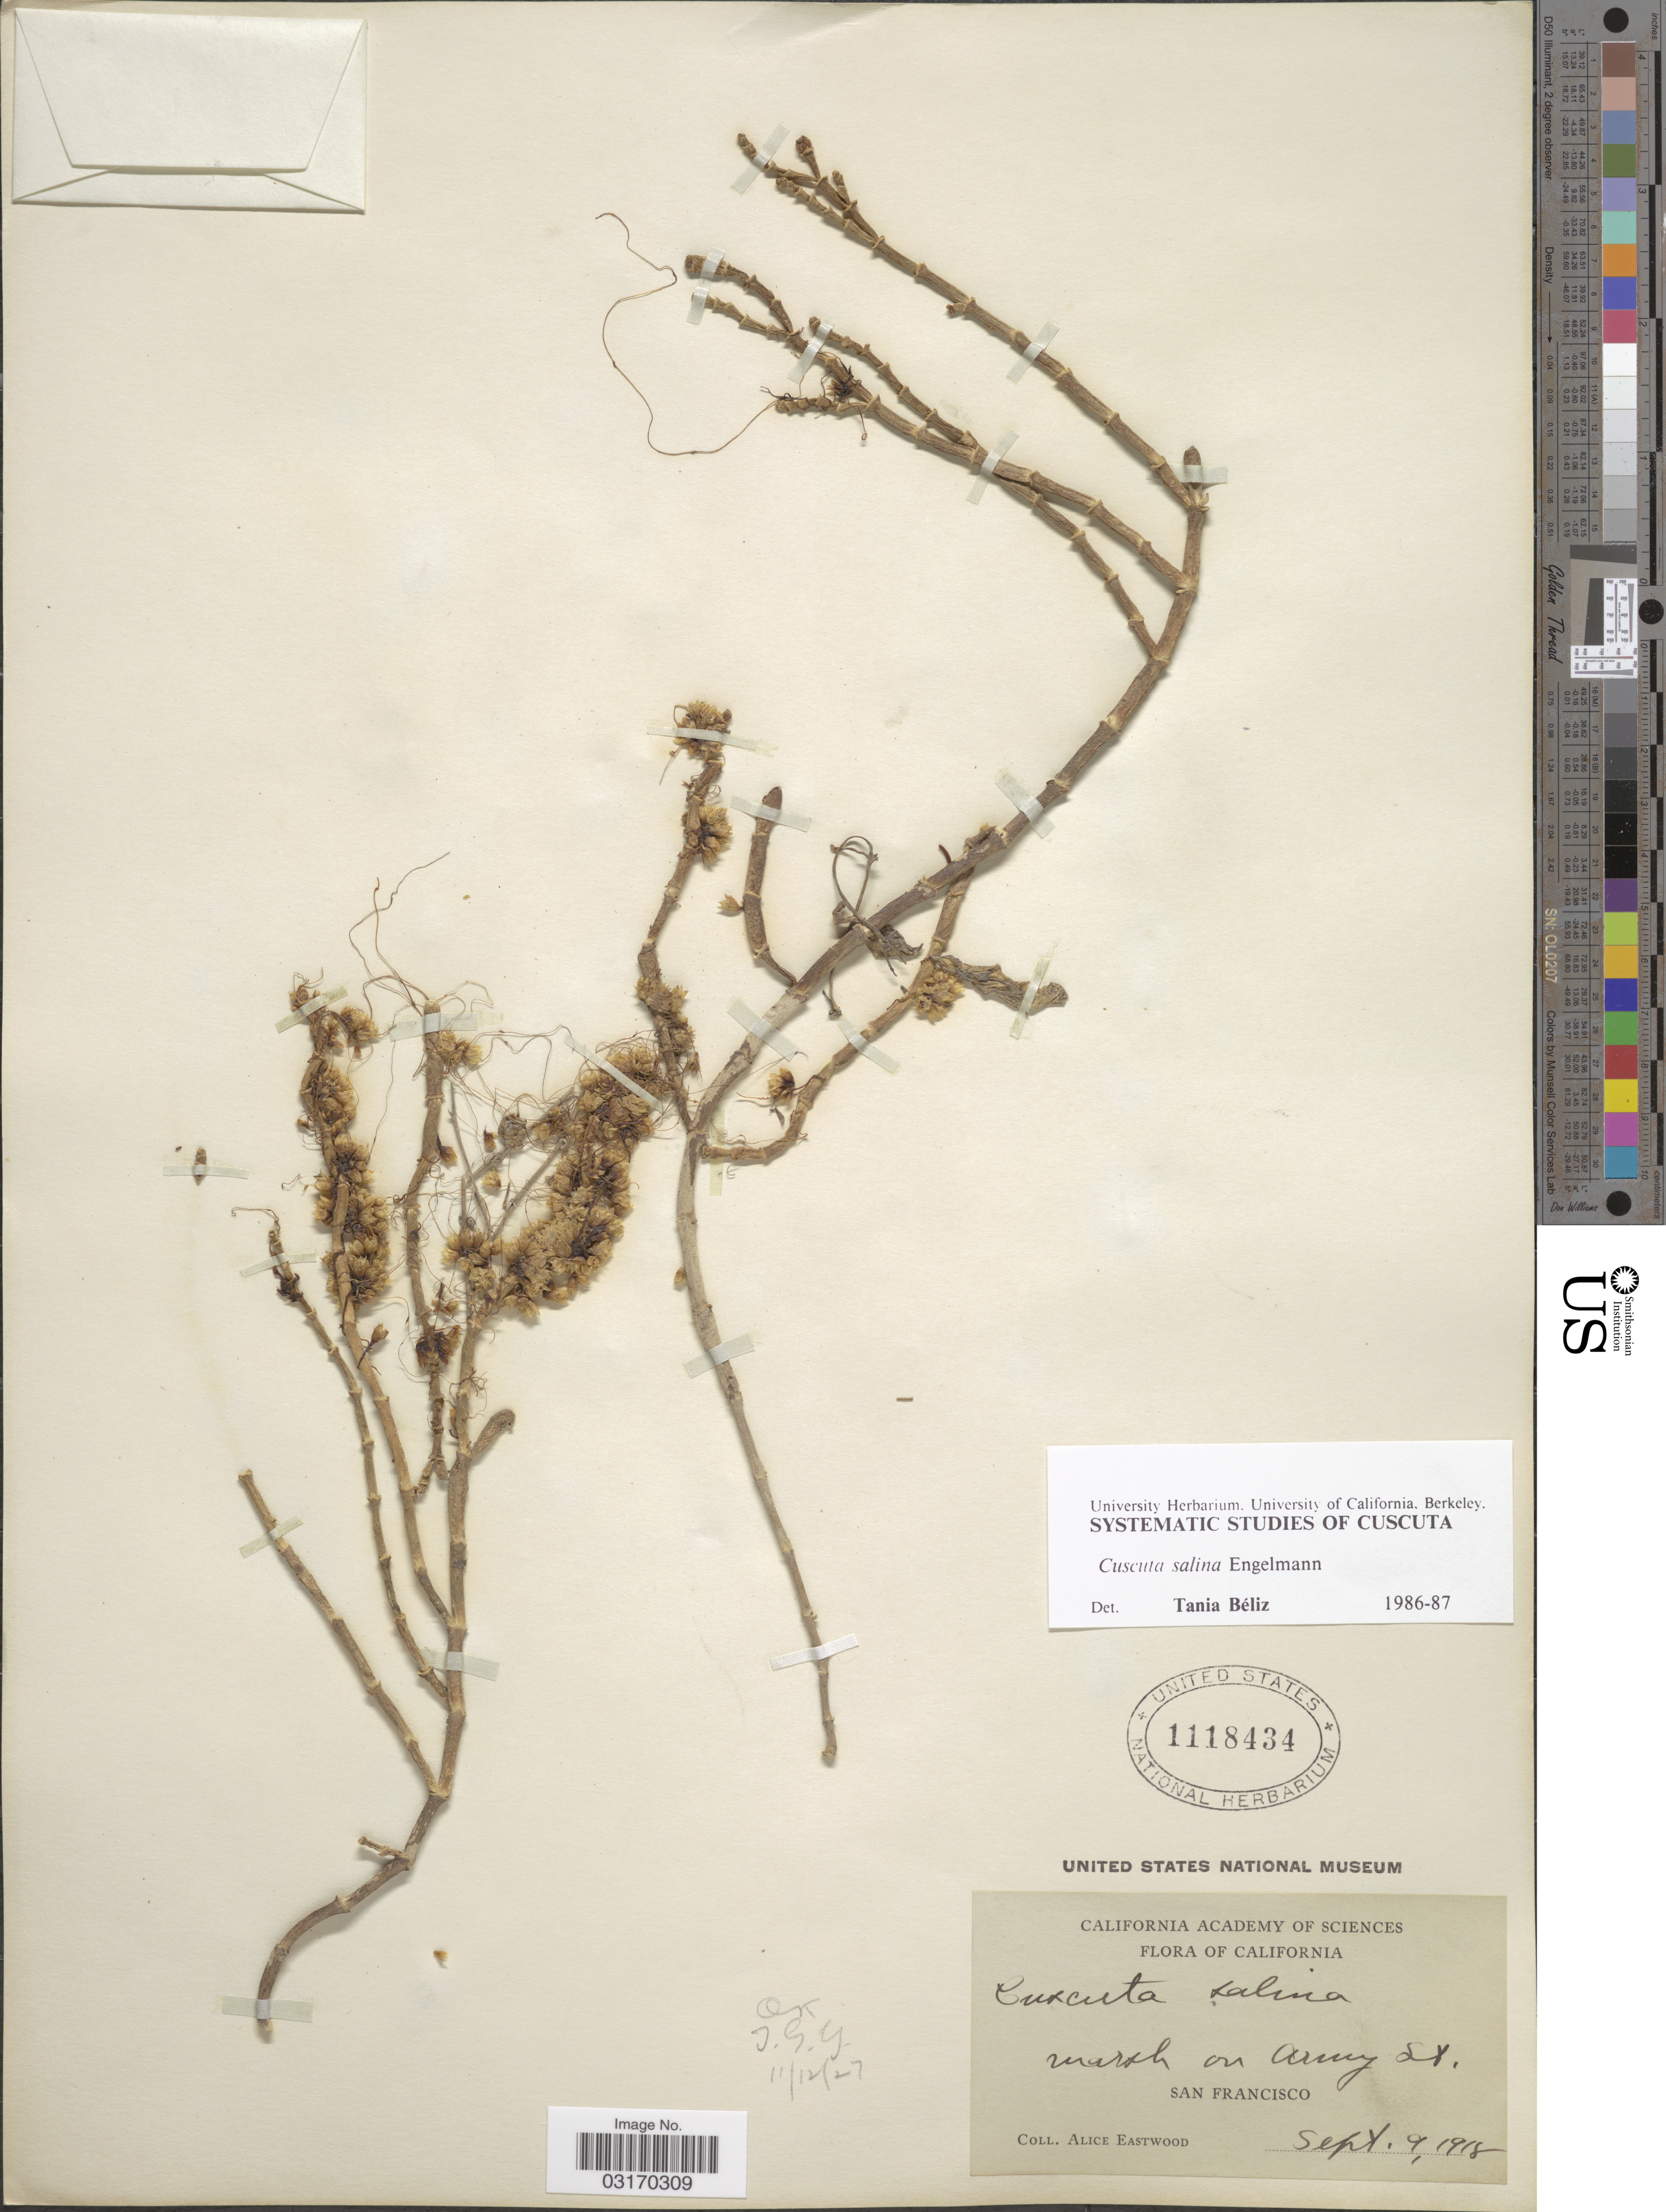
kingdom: Plantae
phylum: Tracheophyta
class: Magnoliopsida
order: Solanales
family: Convolvulaceae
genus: Cuscuta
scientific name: Cuscuta salina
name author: Engelm.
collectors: A. Eastwood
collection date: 1918-09-09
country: United States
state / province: California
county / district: San Francisco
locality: Marsh on Army St. San Francisco.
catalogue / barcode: US 1118434